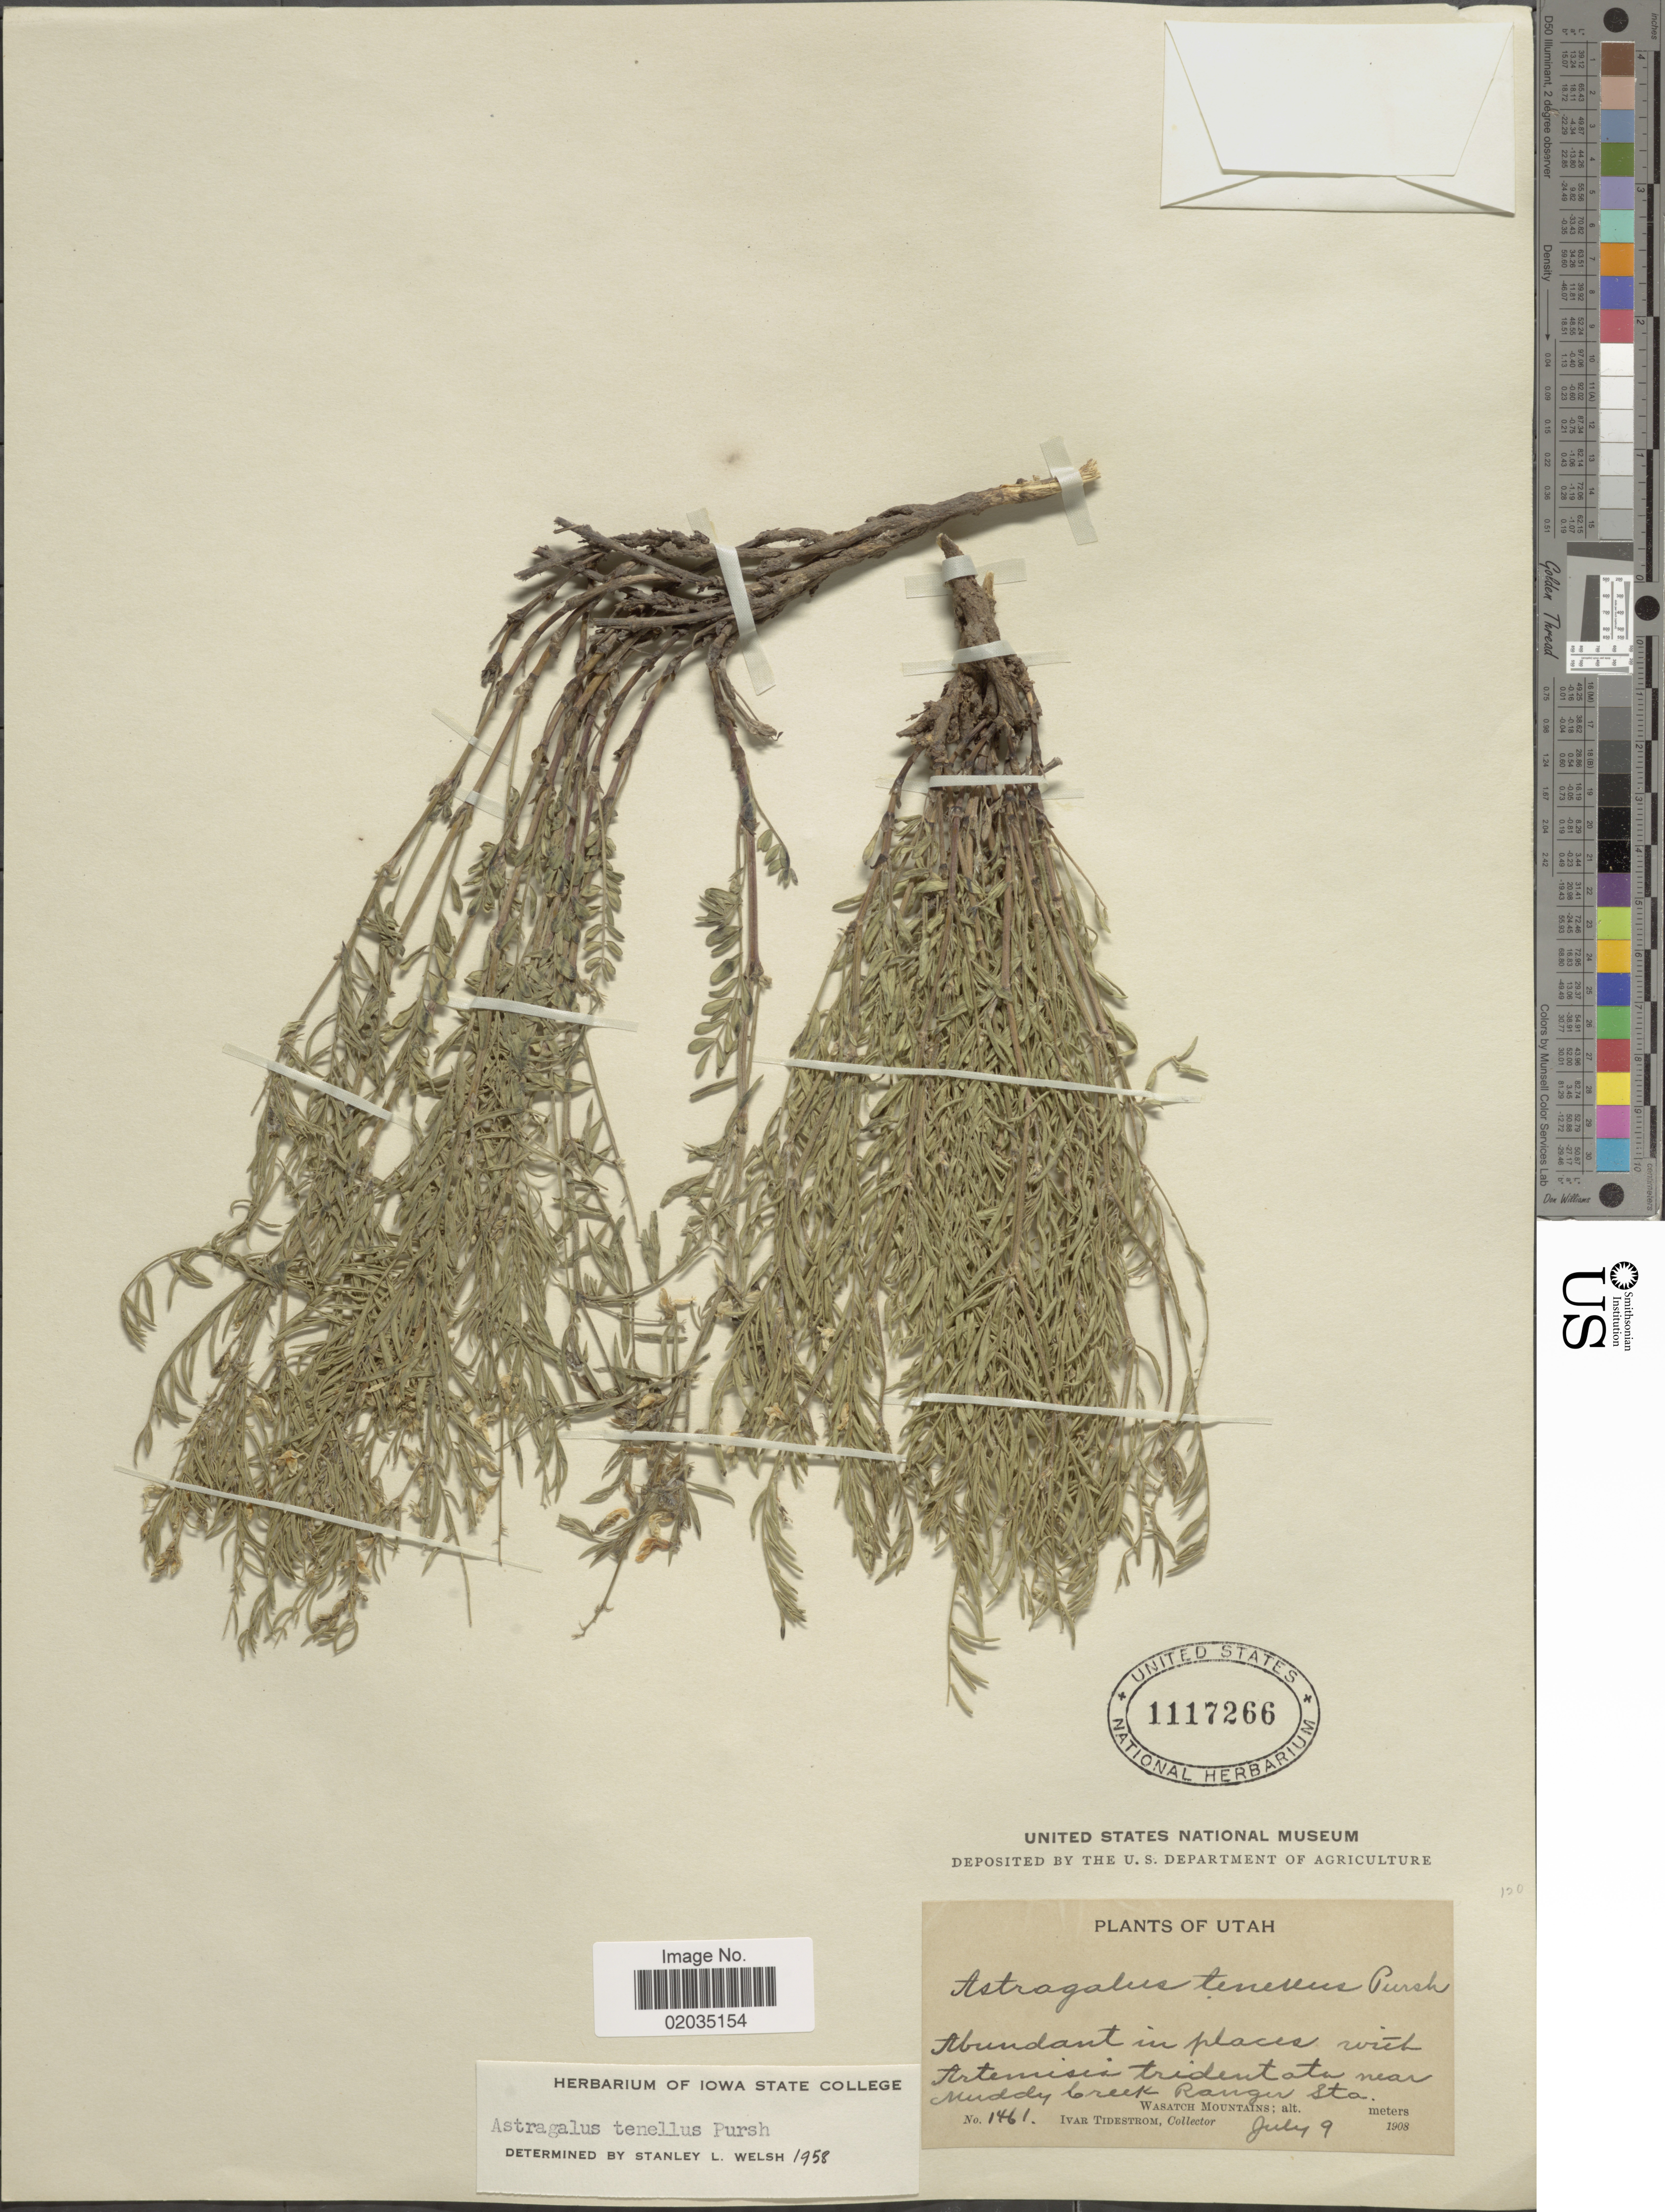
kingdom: Plantae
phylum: Tracheophyta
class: Magnoliopsida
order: Fabales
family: Fabaceae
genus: Astragalus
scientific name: Astragalus tenellus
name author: Pursh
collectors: I. F. Tidestrom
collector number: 1461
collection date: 1908-07-09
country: United States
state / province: Utah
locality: Abundant in places with Artemisea tridentate near Muddy Creek Ranger Sta, Waatch Mountains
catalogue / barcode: US 1117266